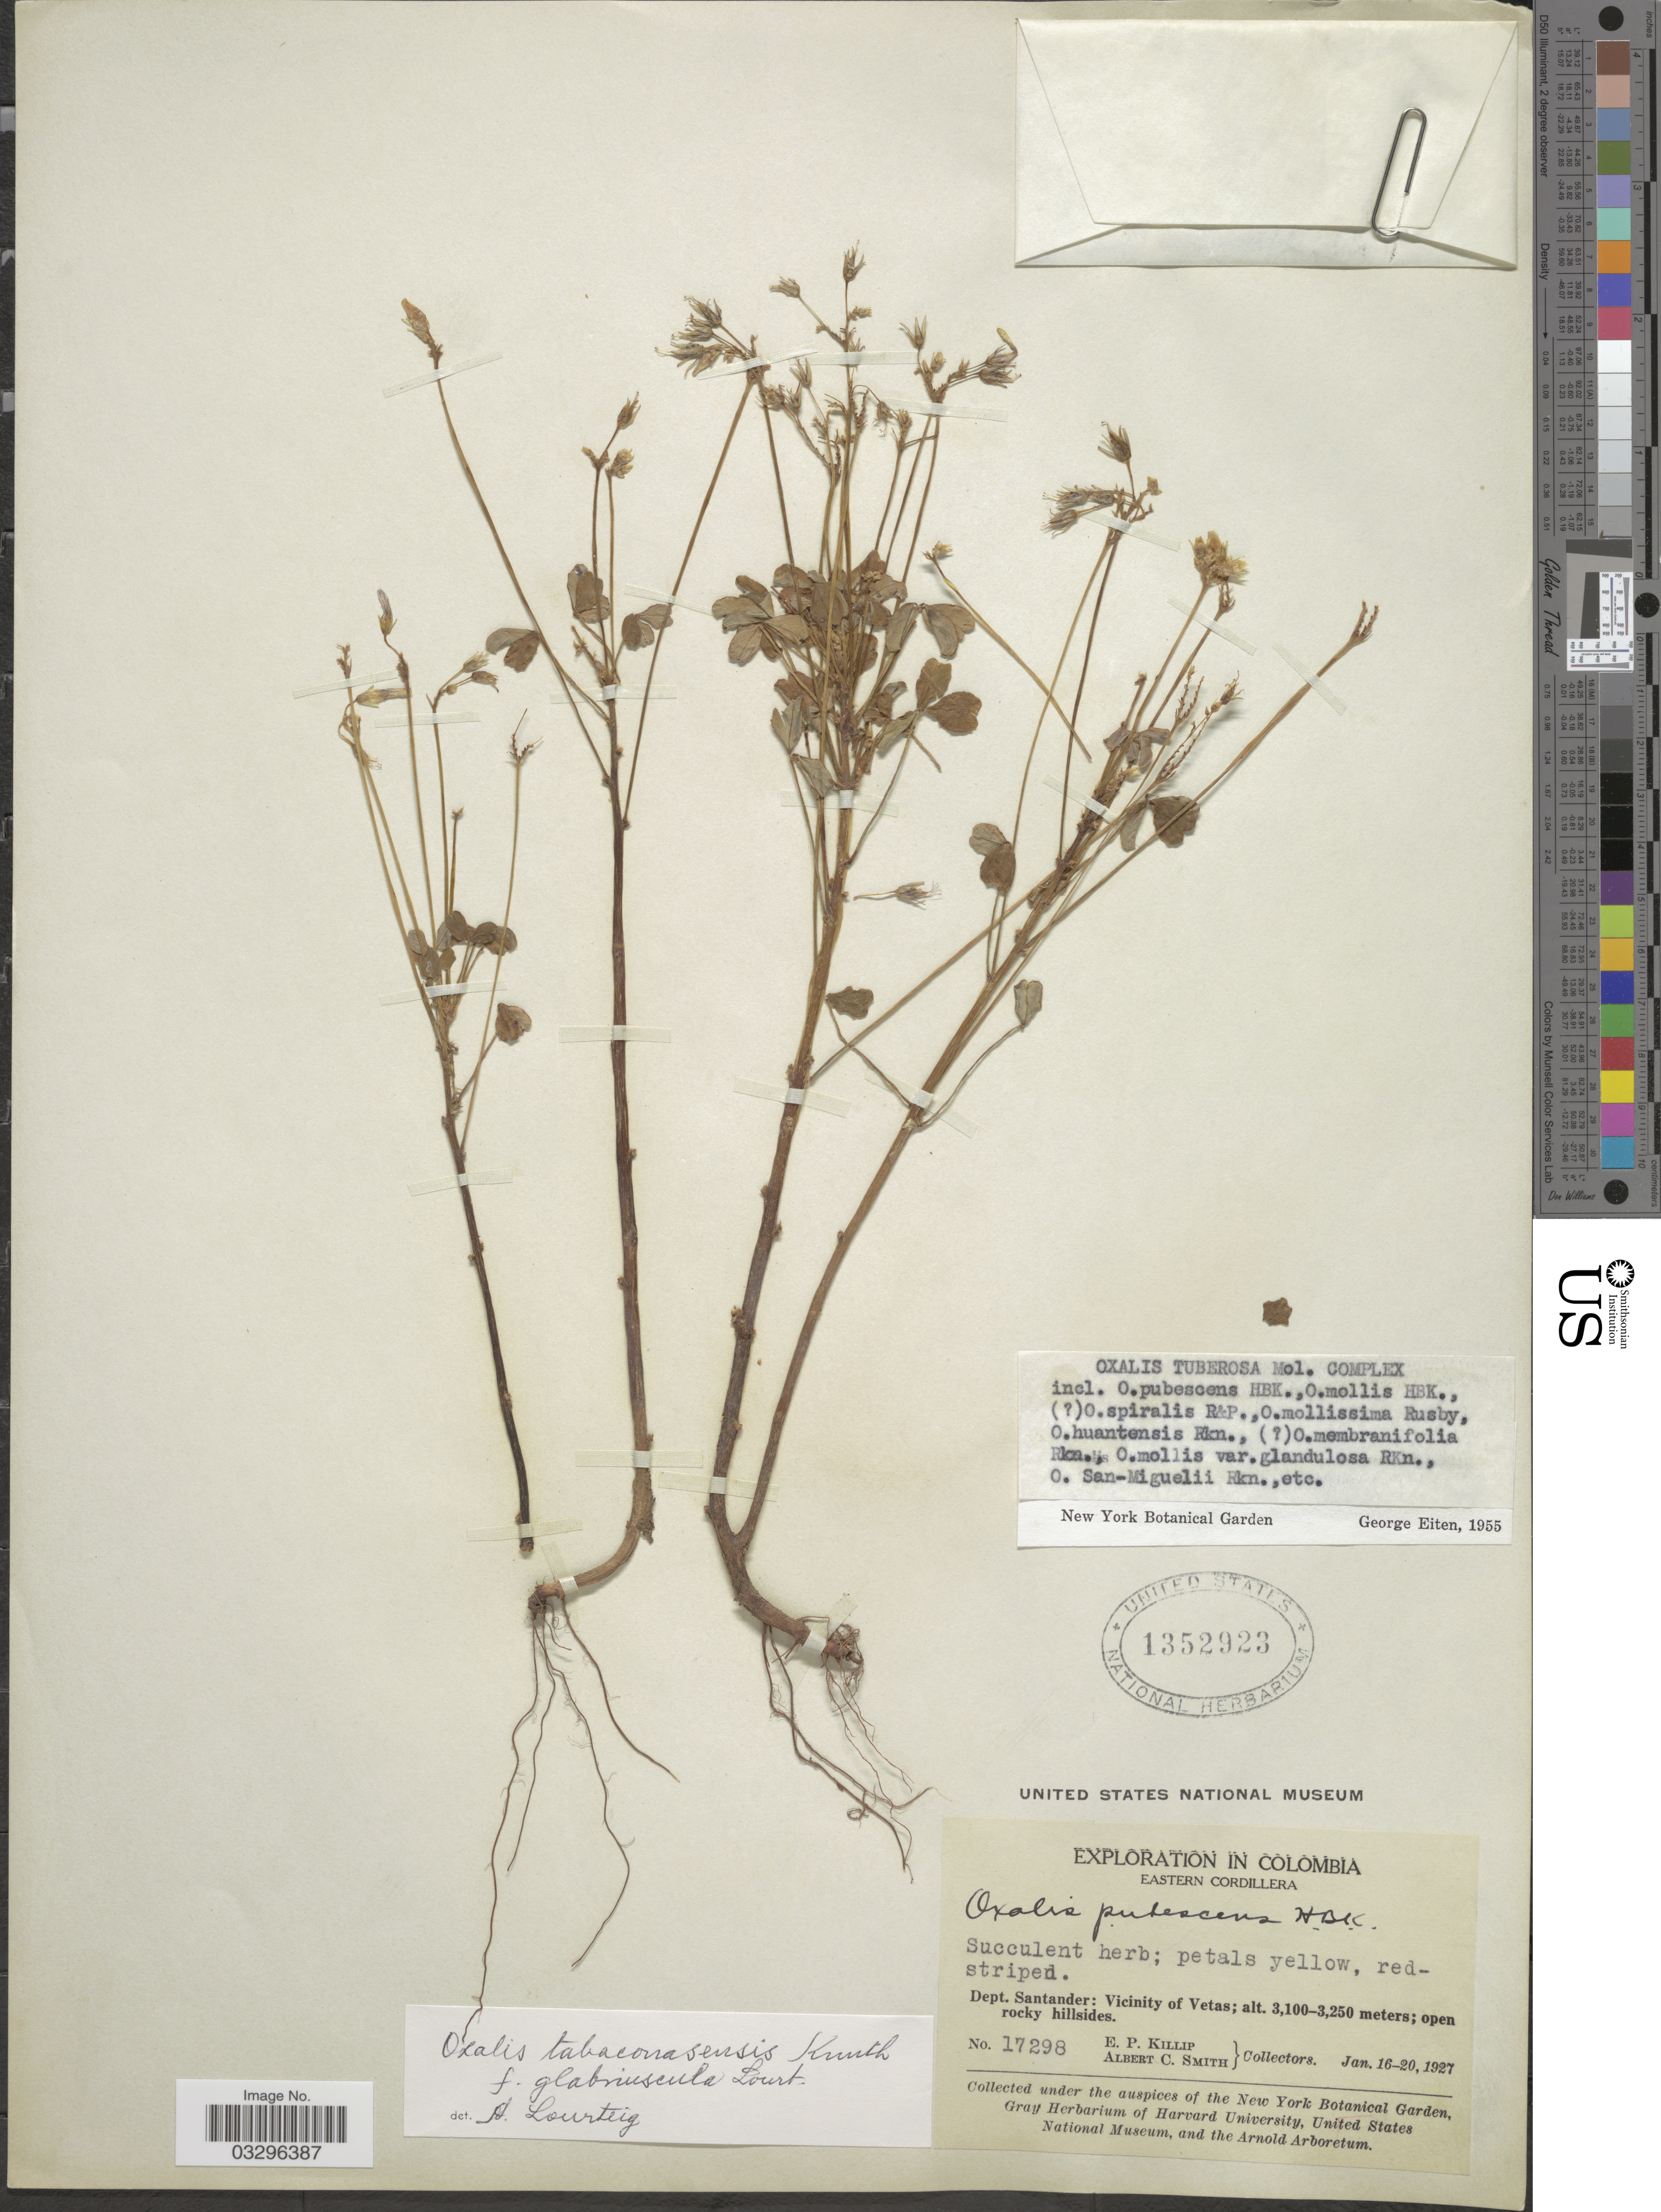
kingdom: Plantae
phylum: Tracheophyta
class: Magnoliopsida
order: Oxalidales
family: Oxalidaceae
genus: Oxalis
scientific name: Oxalis tabaconasensis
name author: R. Knuth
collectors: E. P. Killip & A. C. Smith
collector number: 17298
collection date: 1927-01-16/1927-01-20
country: Colombia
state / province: Santander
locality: Dept. Santander: Vicinity of Vetas.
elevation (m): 3100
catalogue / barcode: US 1352923